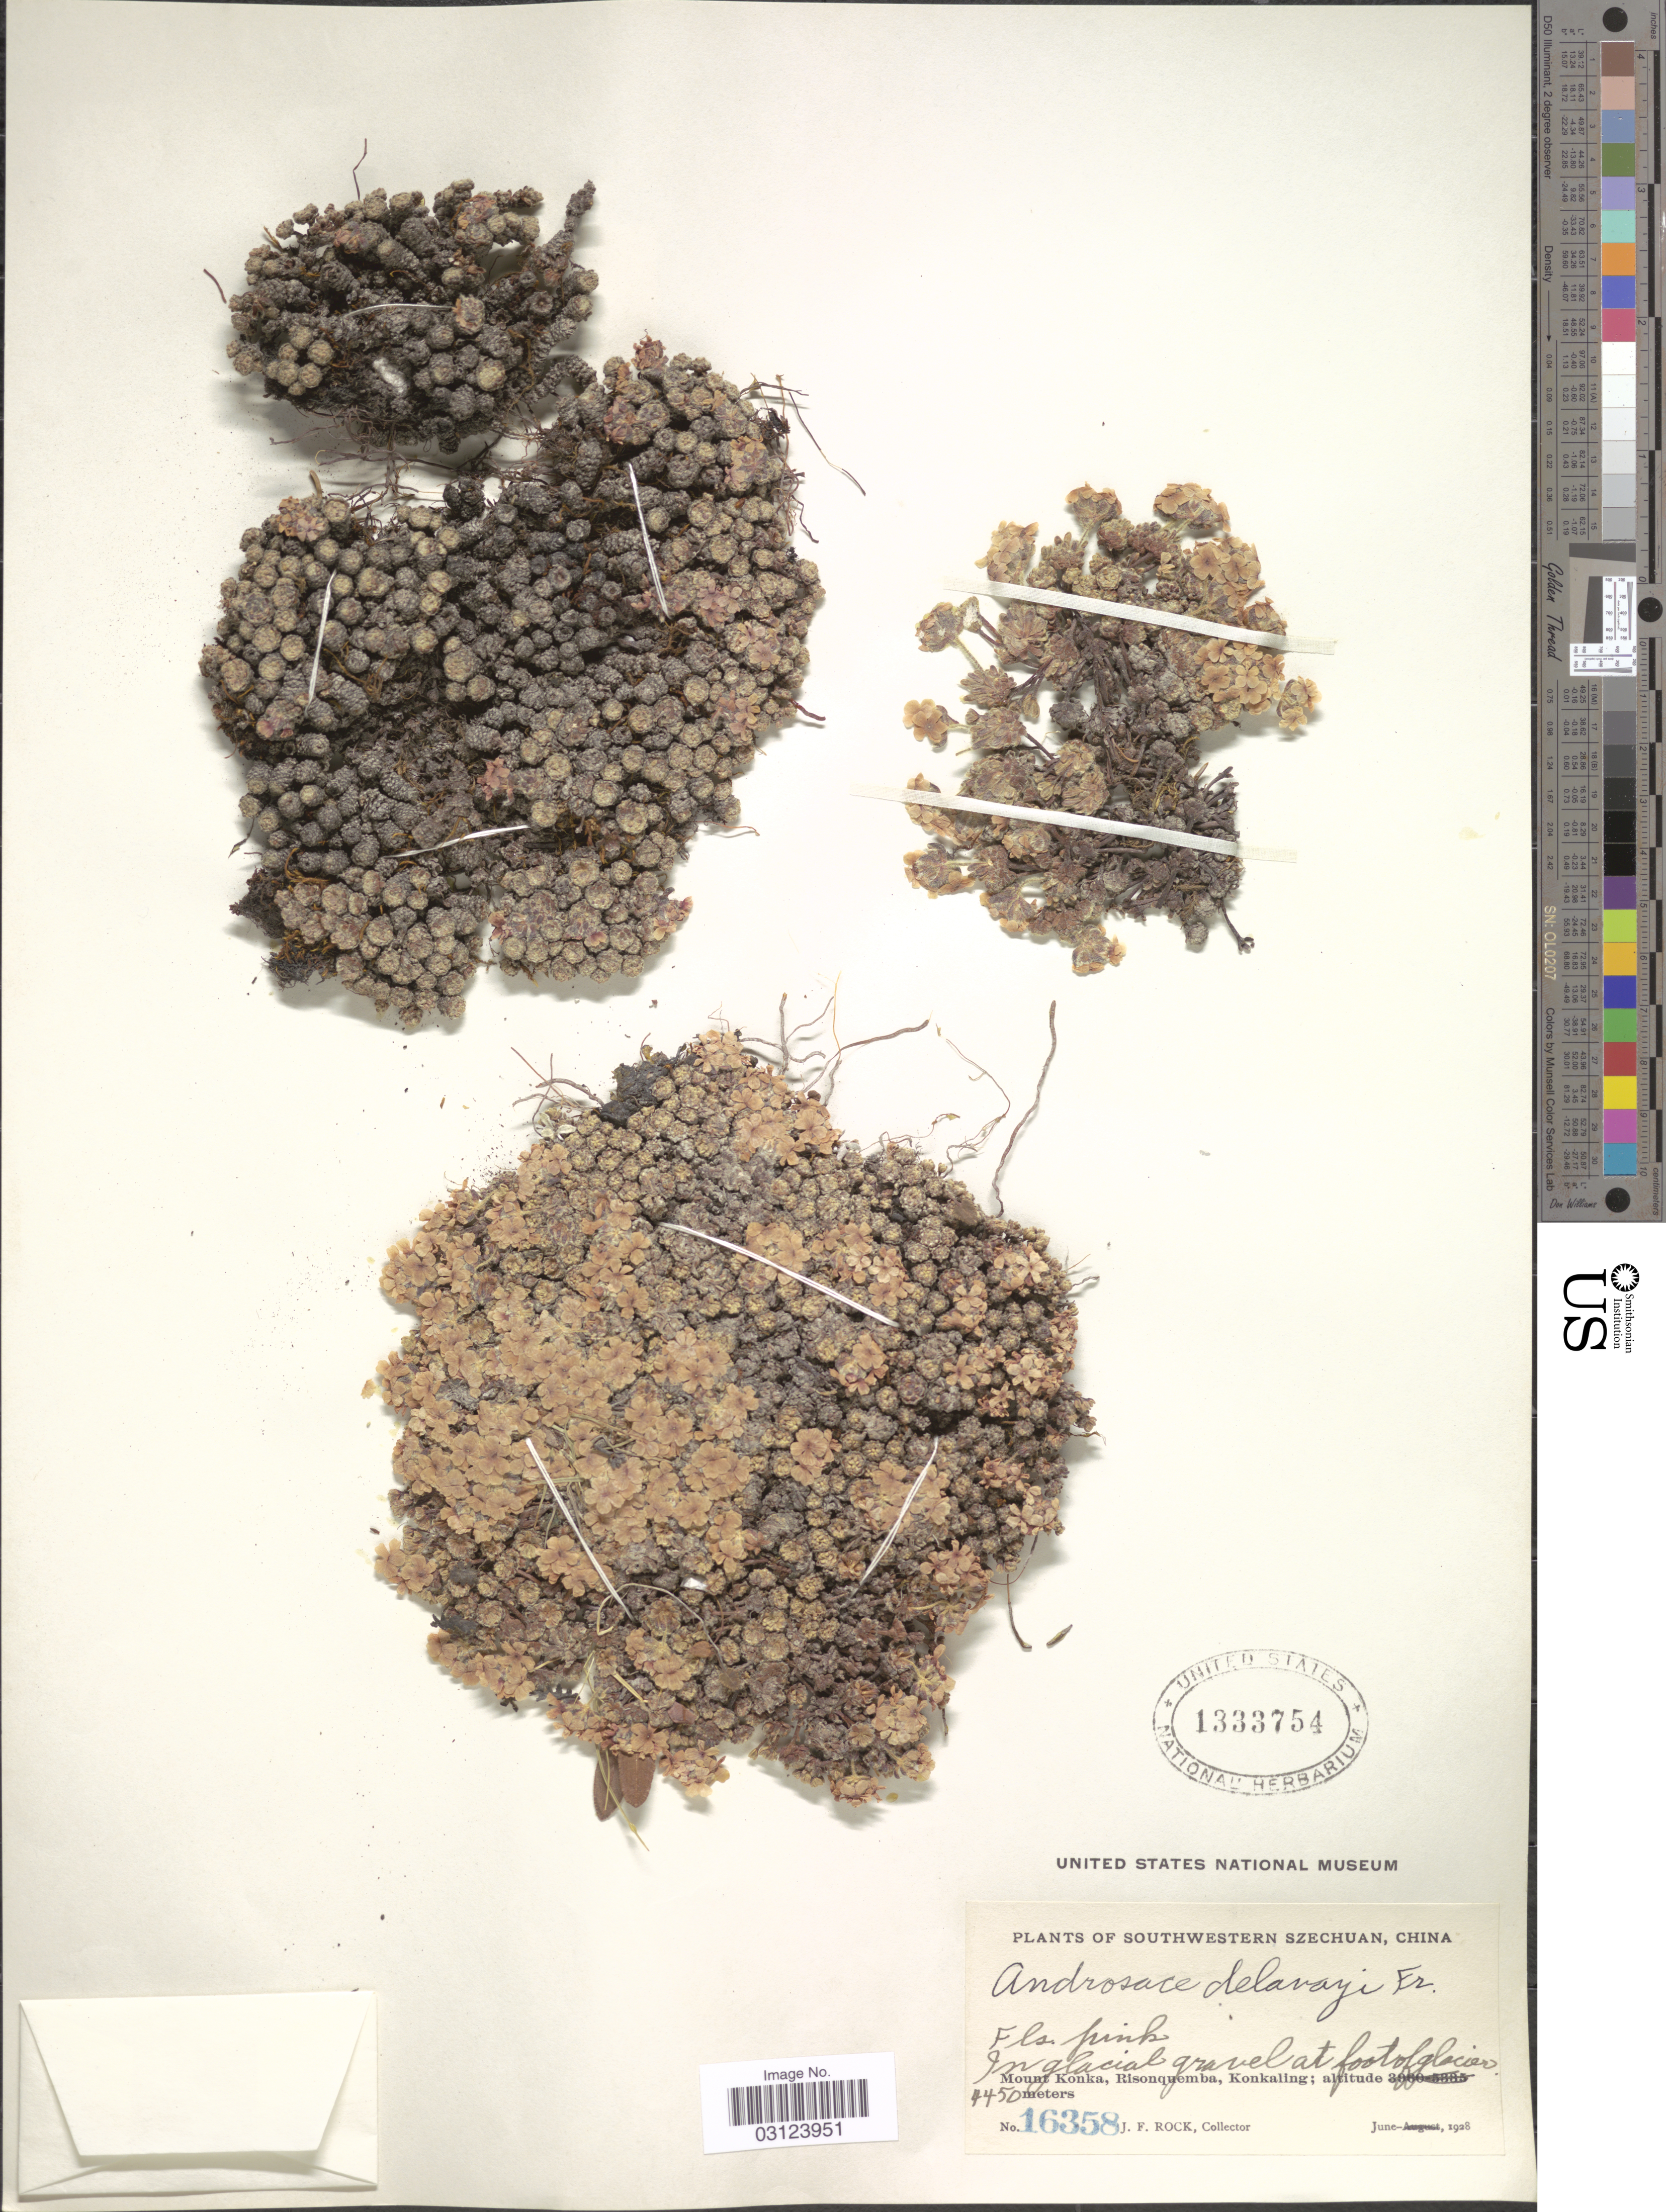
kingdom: Plantae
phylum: Tracheophyta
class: Magnoliopsida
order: Ericales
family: Primulaceae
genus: Androsace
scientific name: Androsace delavayi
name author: Franch.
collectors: J. Rock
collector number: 16358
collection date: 1928-06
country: China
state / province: Sichuan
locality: Southwestern Szechuan, Mount Konka, Risonquemba, Konkaling.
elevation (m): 4450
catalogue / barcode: US 1333754